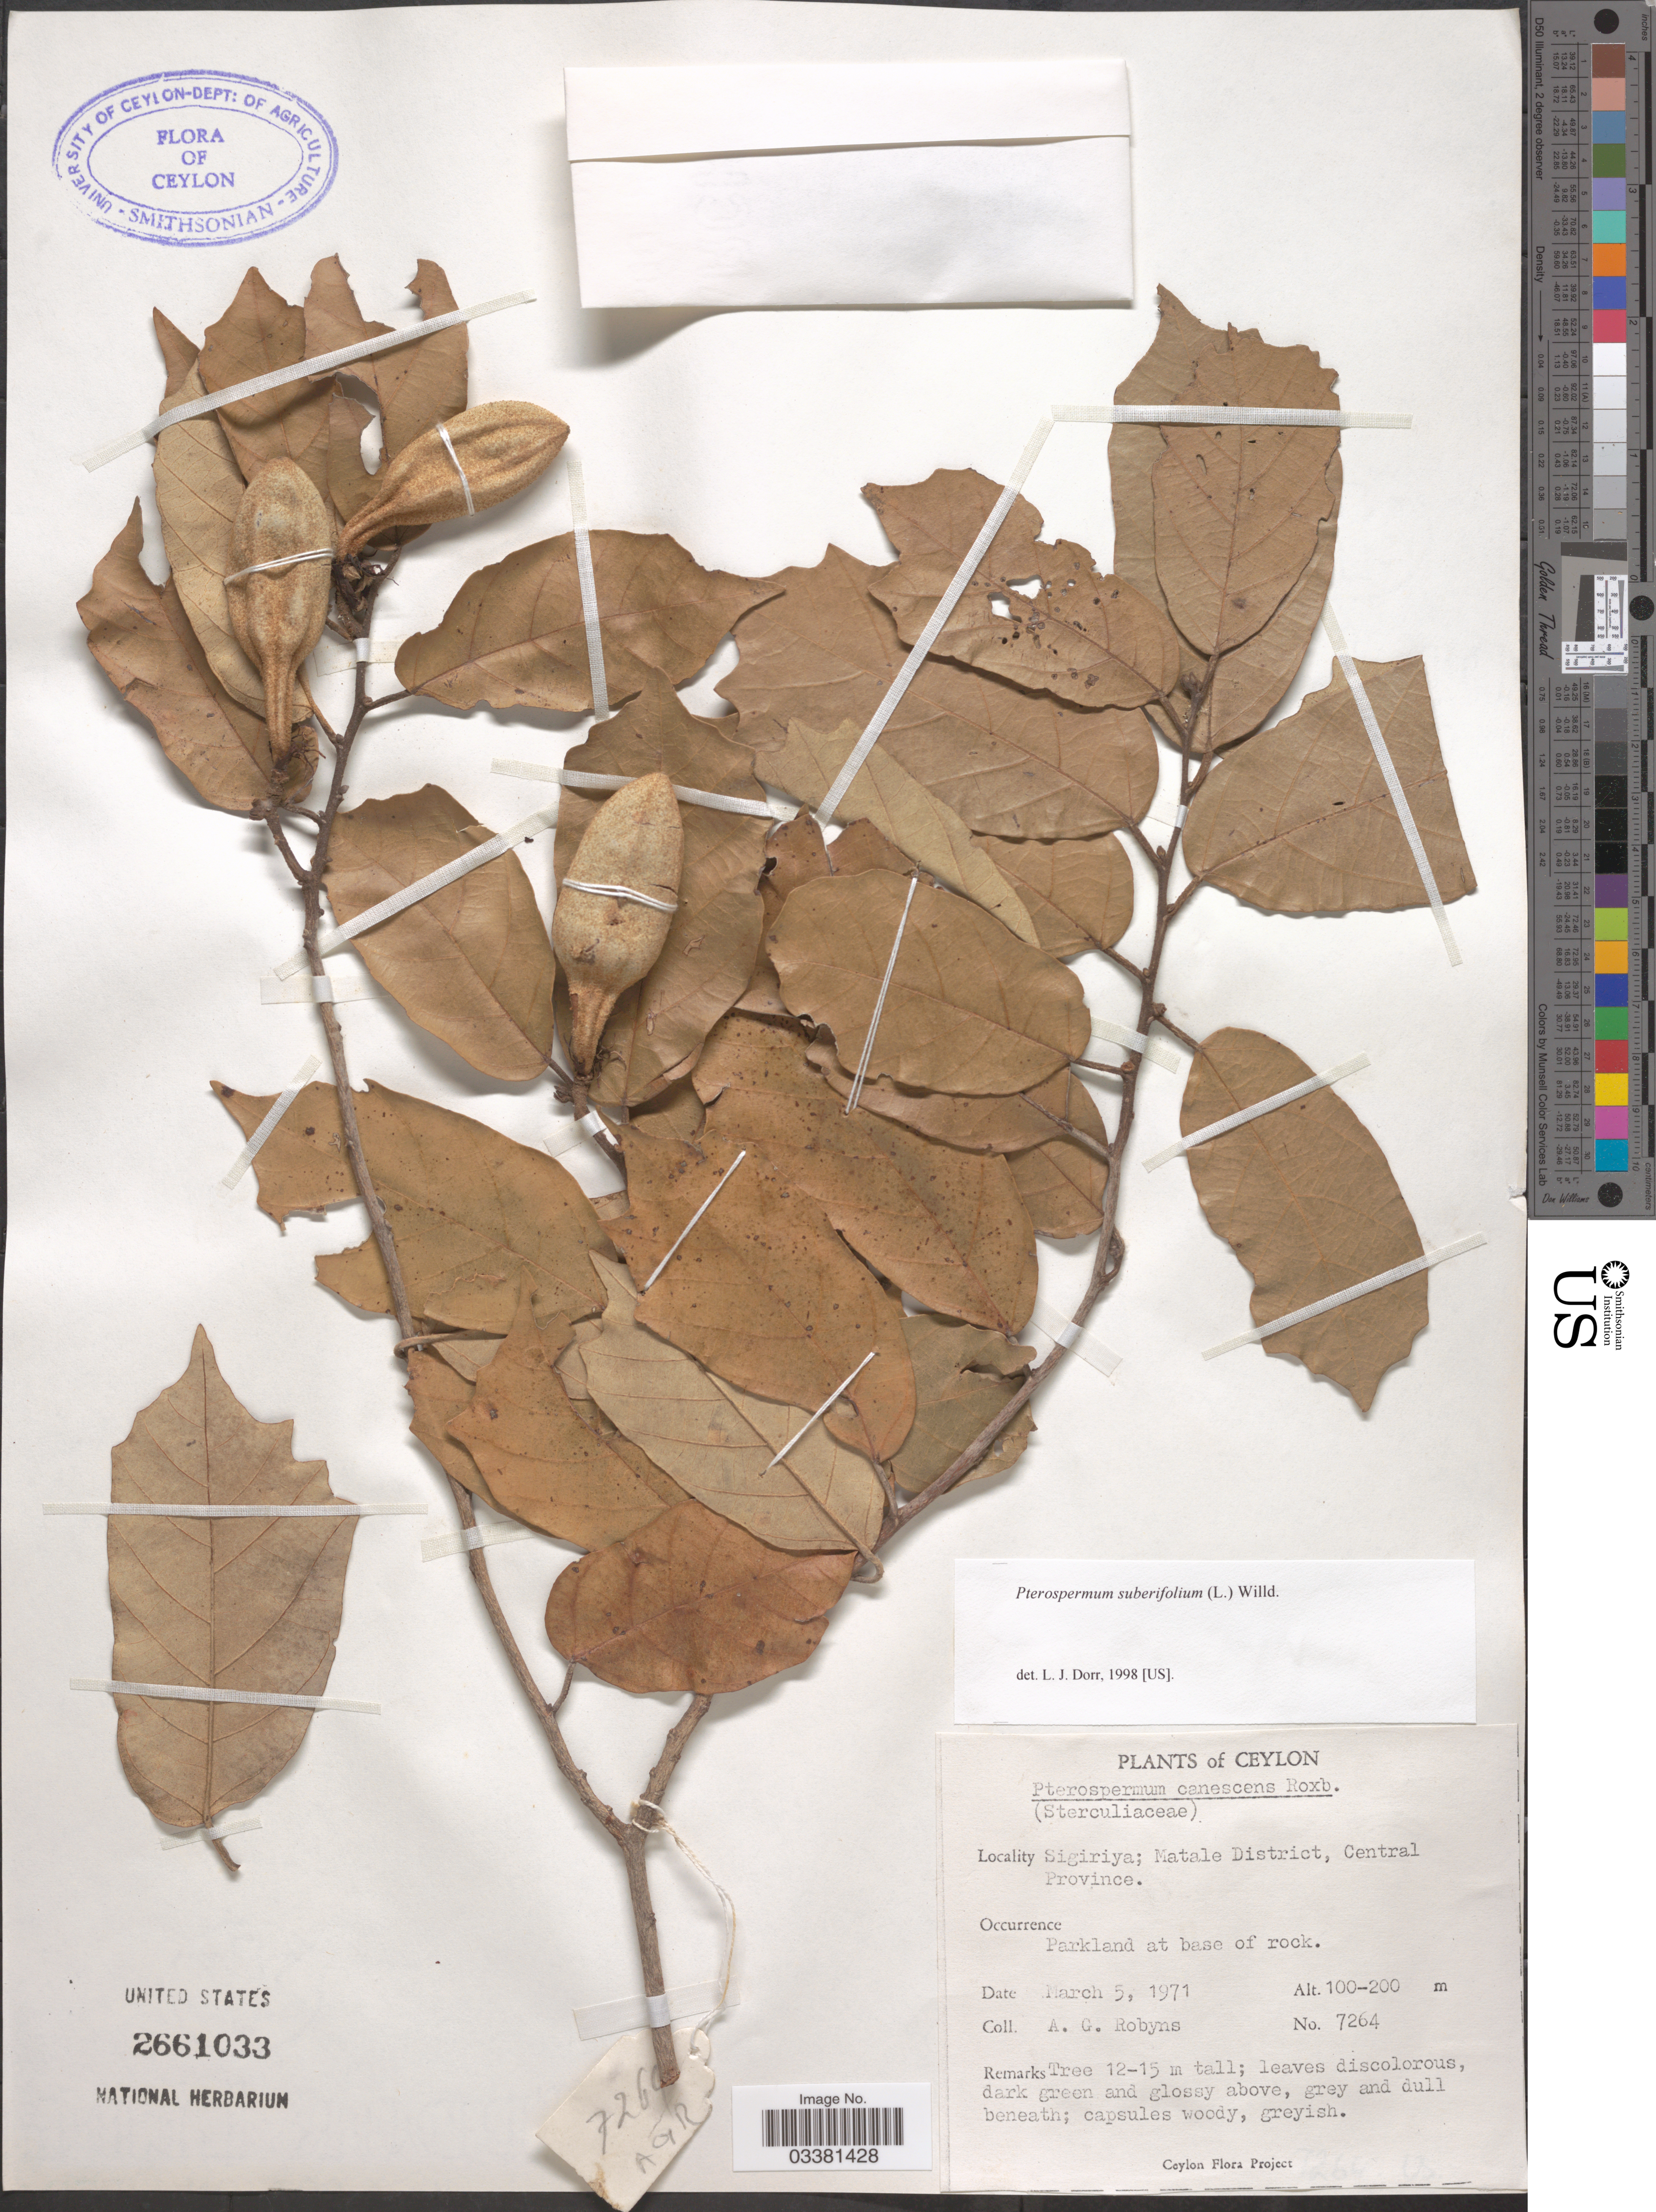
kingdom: Plantae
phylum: Tracheophyta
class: Magnoliopsida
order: Malvales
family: Malvaceae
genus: Pterospermum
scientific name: Pterospermum suberifolium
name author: (L.) Raeusch.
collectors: A. Robyns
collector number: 7264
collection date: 1971-03-05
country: Sri Lanka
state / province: Central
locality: Ceylon. Sigiriya; Matale District.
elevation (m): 100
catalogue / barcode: US 2661033